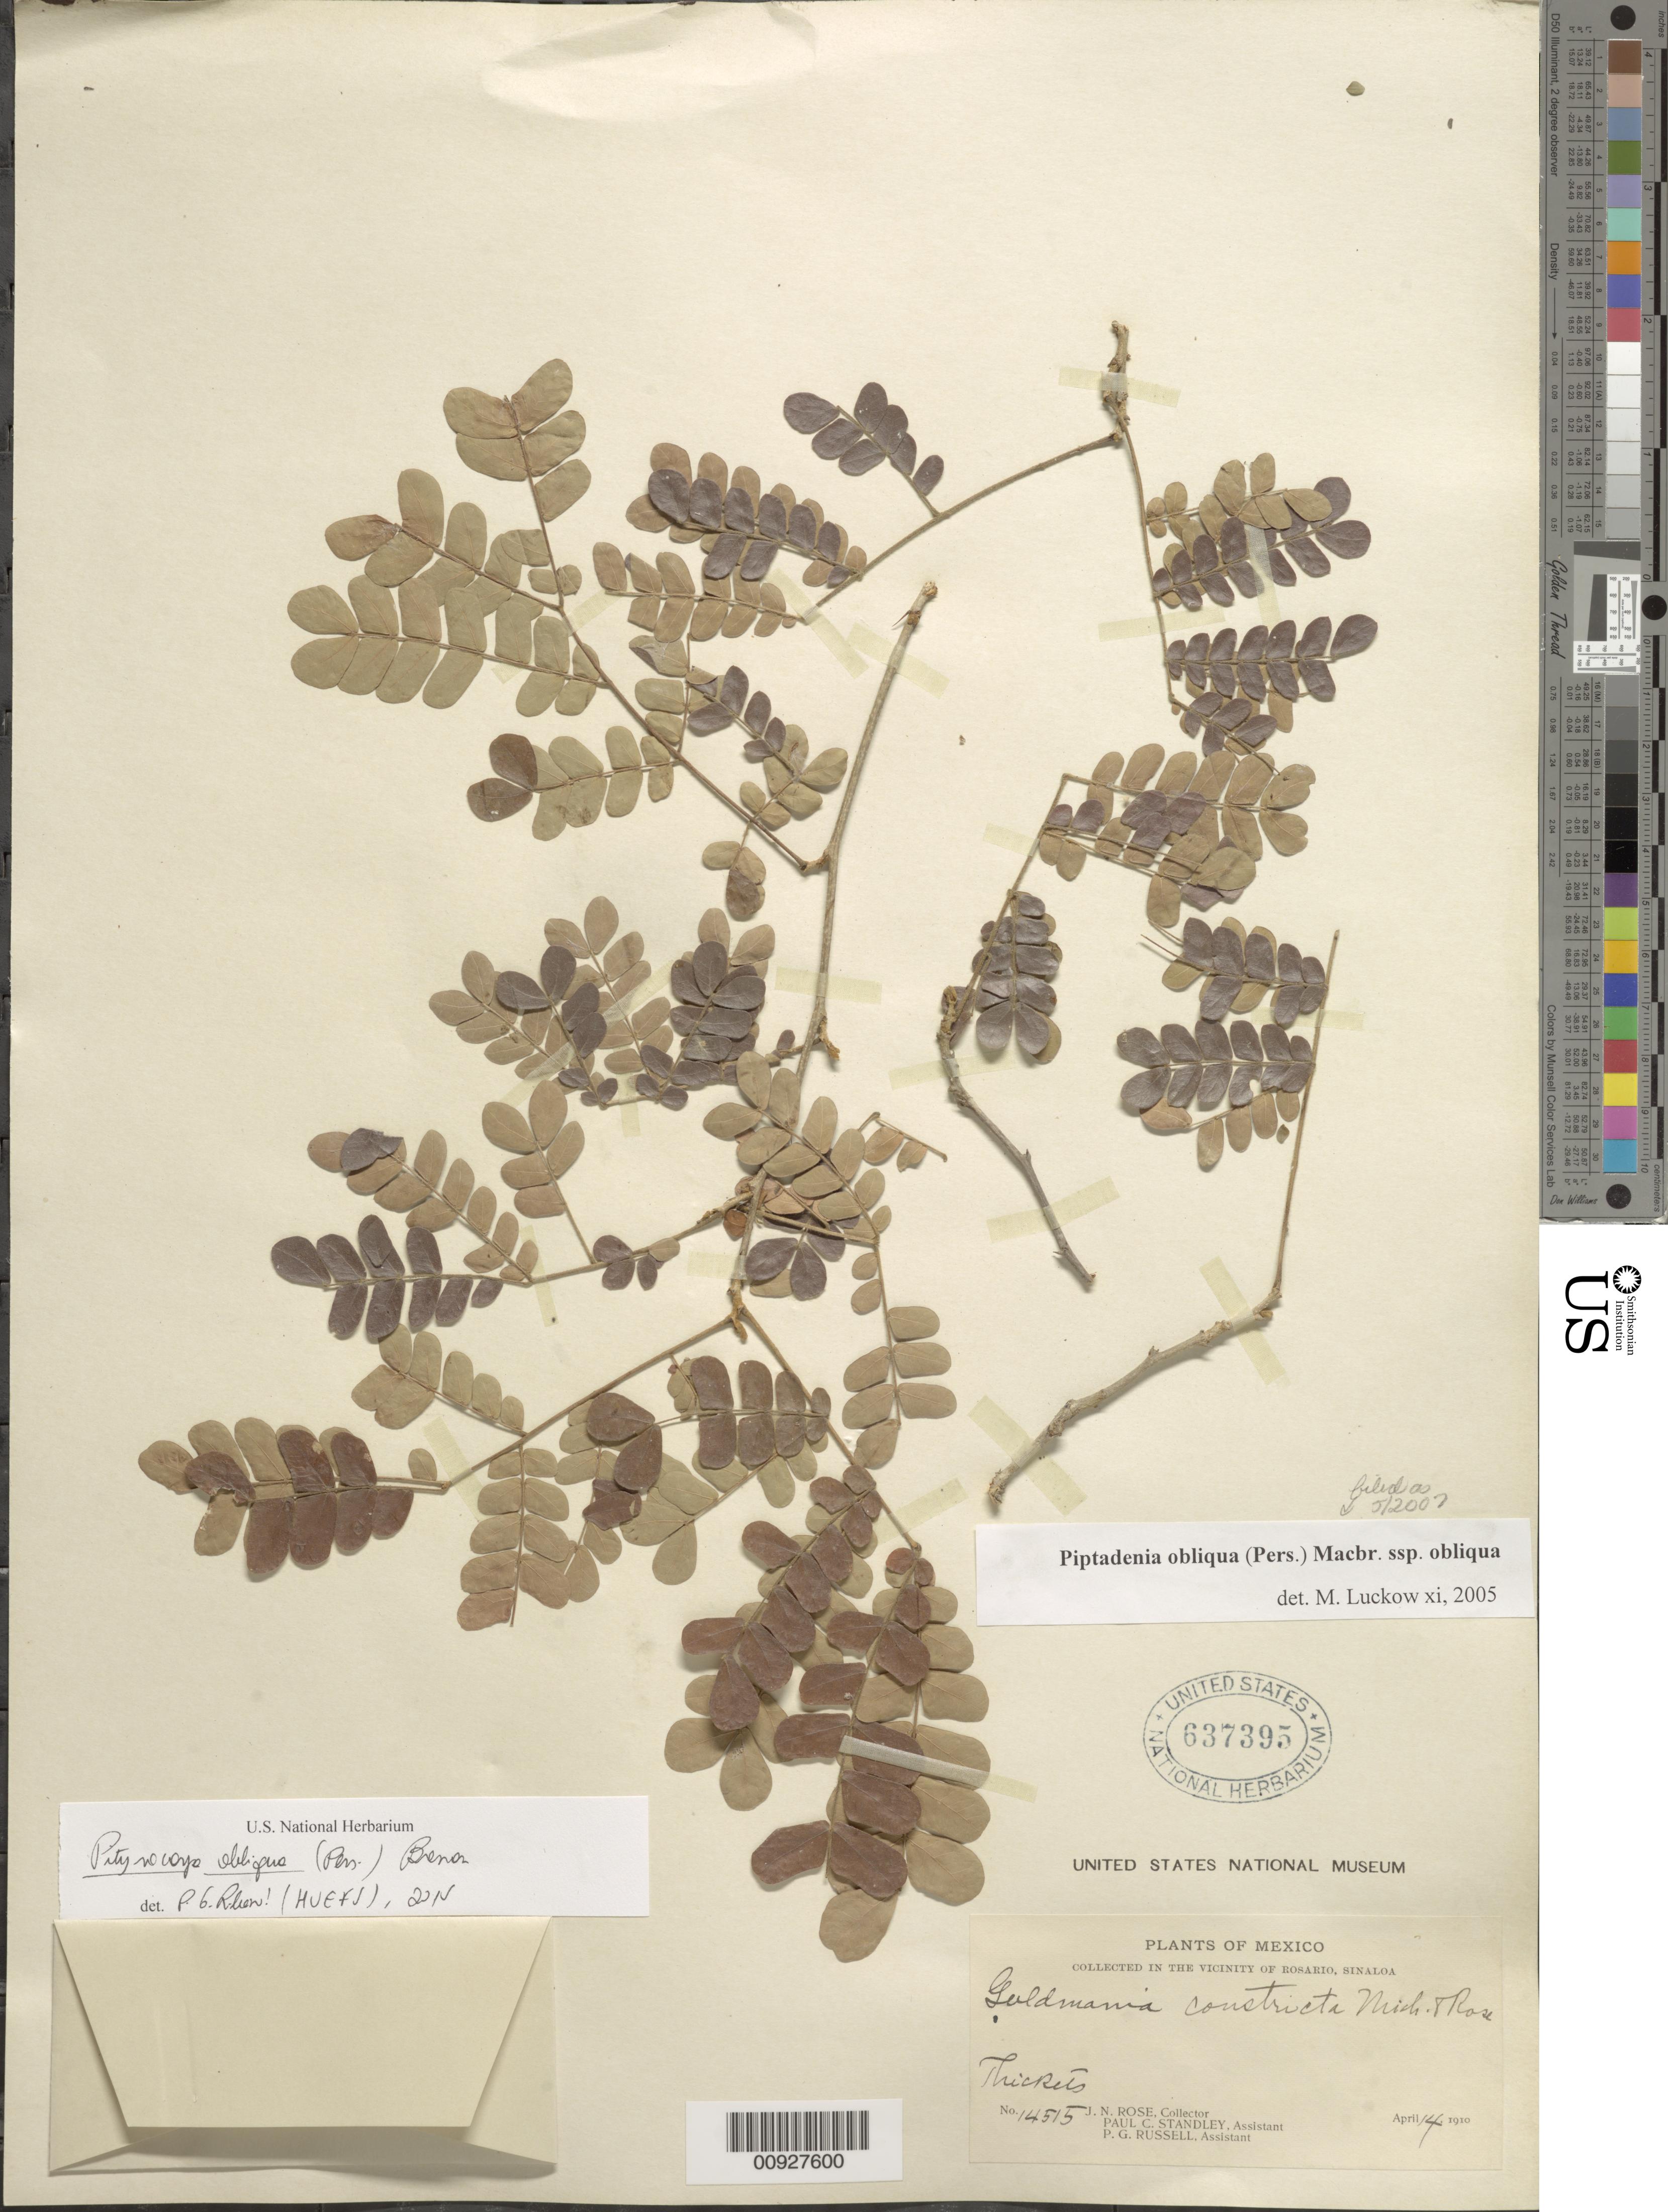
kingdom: Plantae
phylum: Tracheophyta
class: Magnoliopsida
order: Fabales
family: Fabaceae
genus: Pityrocarpa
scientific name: Pityrocarpa obliqua subsp. obliqua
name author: (Pers.) Brenan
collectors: J. N. Rose, P. C. Standley & P. G. Russell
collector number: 14515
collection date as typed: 14 Apr 1910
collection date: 1910-04-14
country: Mexico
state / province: Sinaloa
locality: In the vicinity of Rosario, Sinaloa.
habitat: Thickets.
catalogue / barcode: US 637395